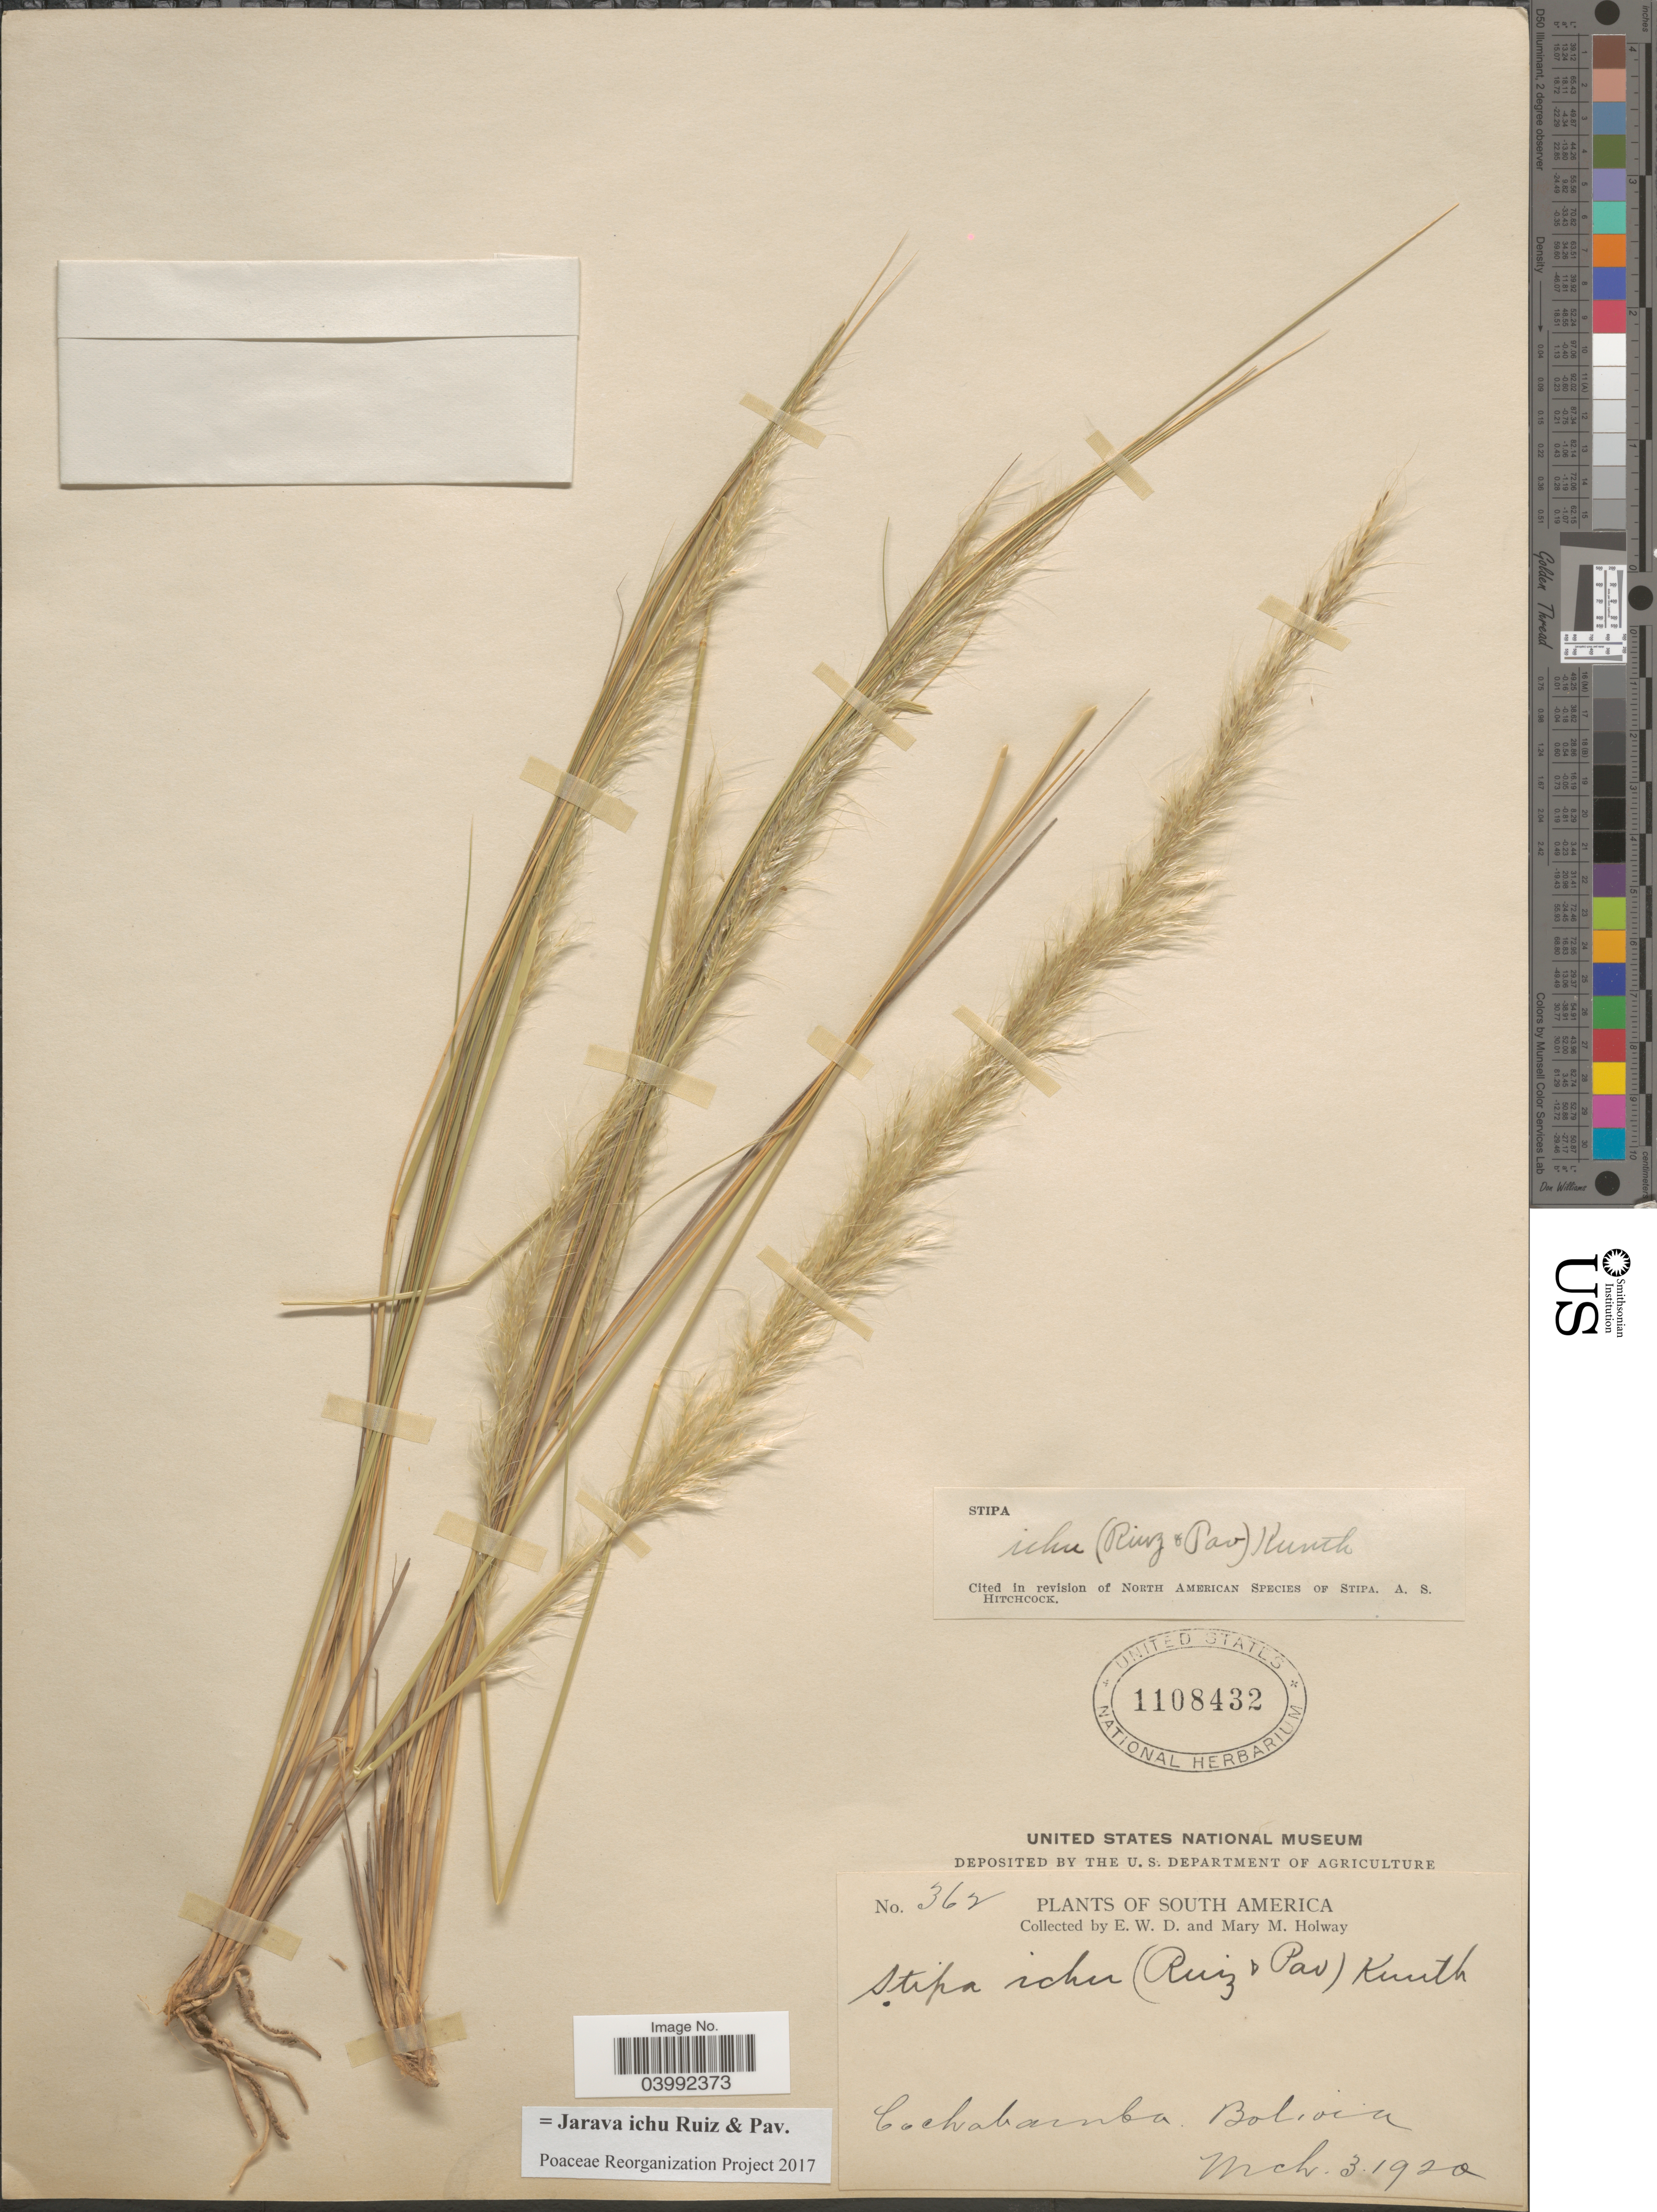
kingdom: Plantae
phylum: Tracheophyta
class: Liliopsida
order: Poales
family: Poaceae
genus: Jarava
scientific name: Jarava ichu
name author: Ruiz & Pav.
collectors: E. W. D. Holway & M. M. Holway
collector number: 362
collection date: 1920-03-03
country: Bolivia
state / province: Cochabamba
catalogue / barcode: US 1108432